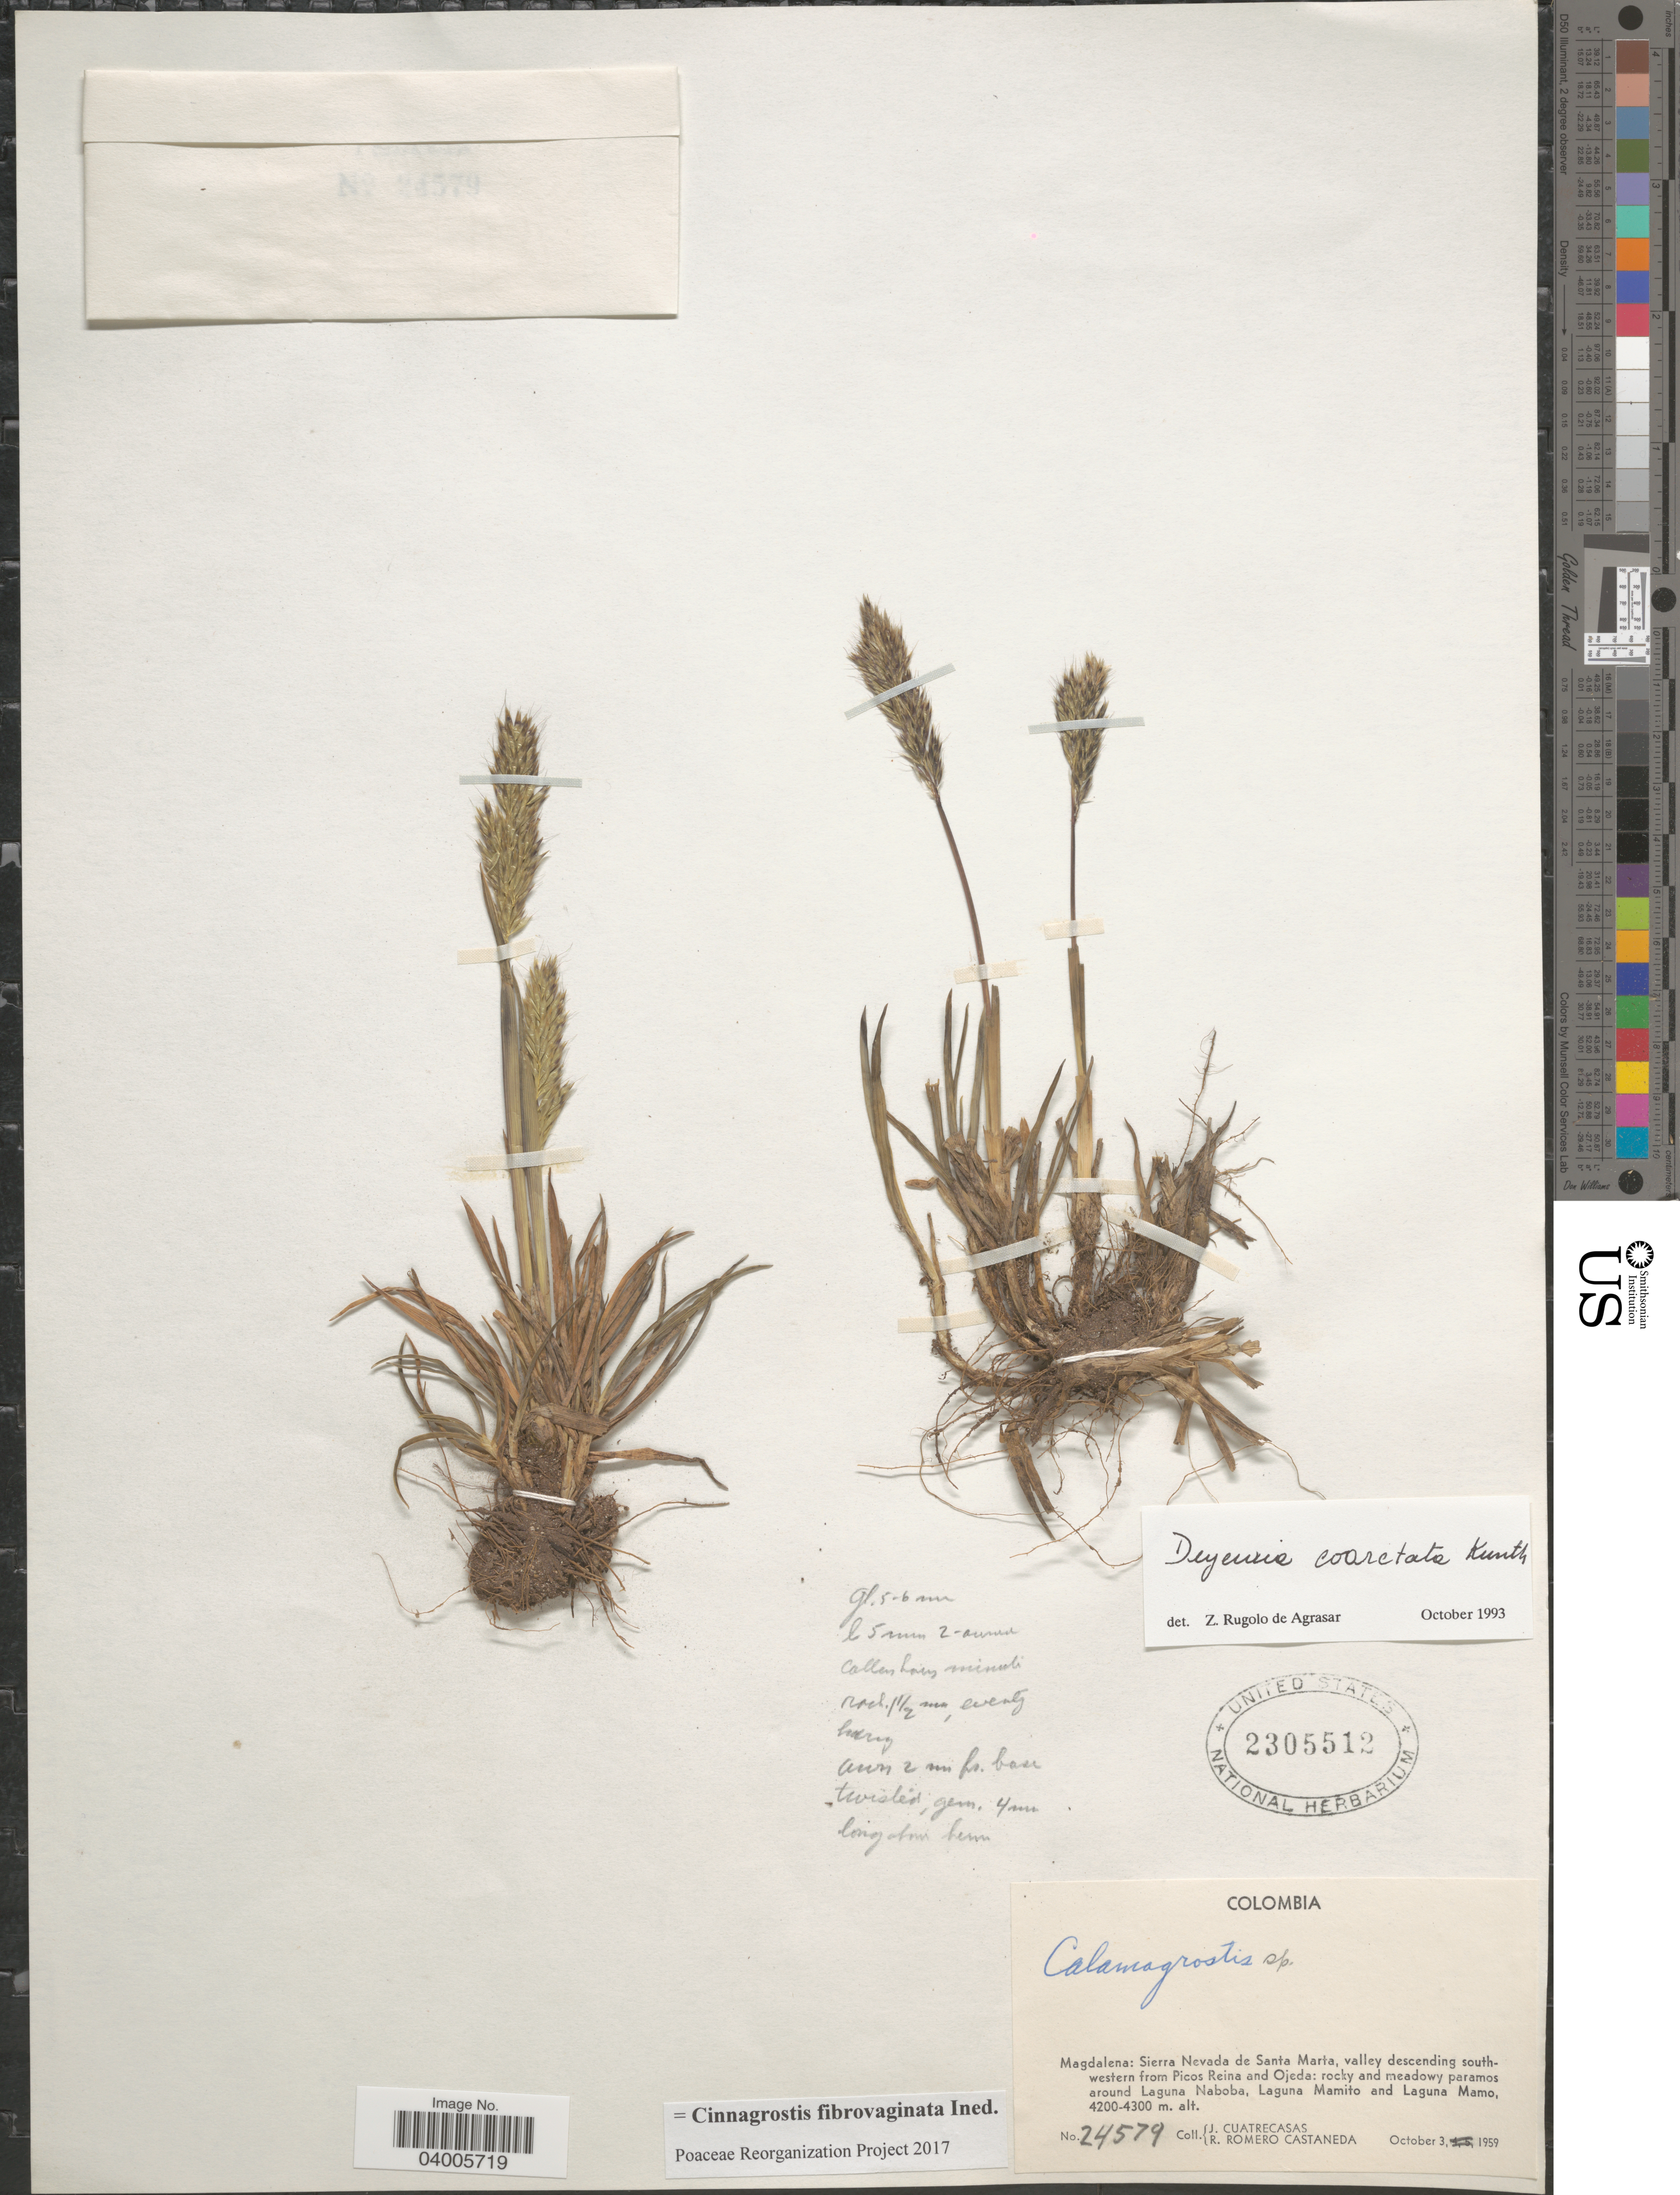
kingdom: Plantae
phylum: Tracheophyta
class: Liliopsida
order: Poales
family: Poaceae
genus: Cinnagrostis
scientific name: Cinnagrostis coarctata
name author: (Kunth) P.M. Peterson et al.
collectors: J. Cuatrecasas & R. Romero Castañeda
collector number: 24579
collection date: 1959-10-03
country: Colombia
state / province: Magdalena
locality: Sierra Nevada de Santa Marta, valley descending south-western from Picos Reina and Ojeda: rocky and meadowy paramos around Laguna Naboba, Laguna Mamito and Laguna Mamo.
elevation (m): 4200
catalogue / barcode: US 2305512